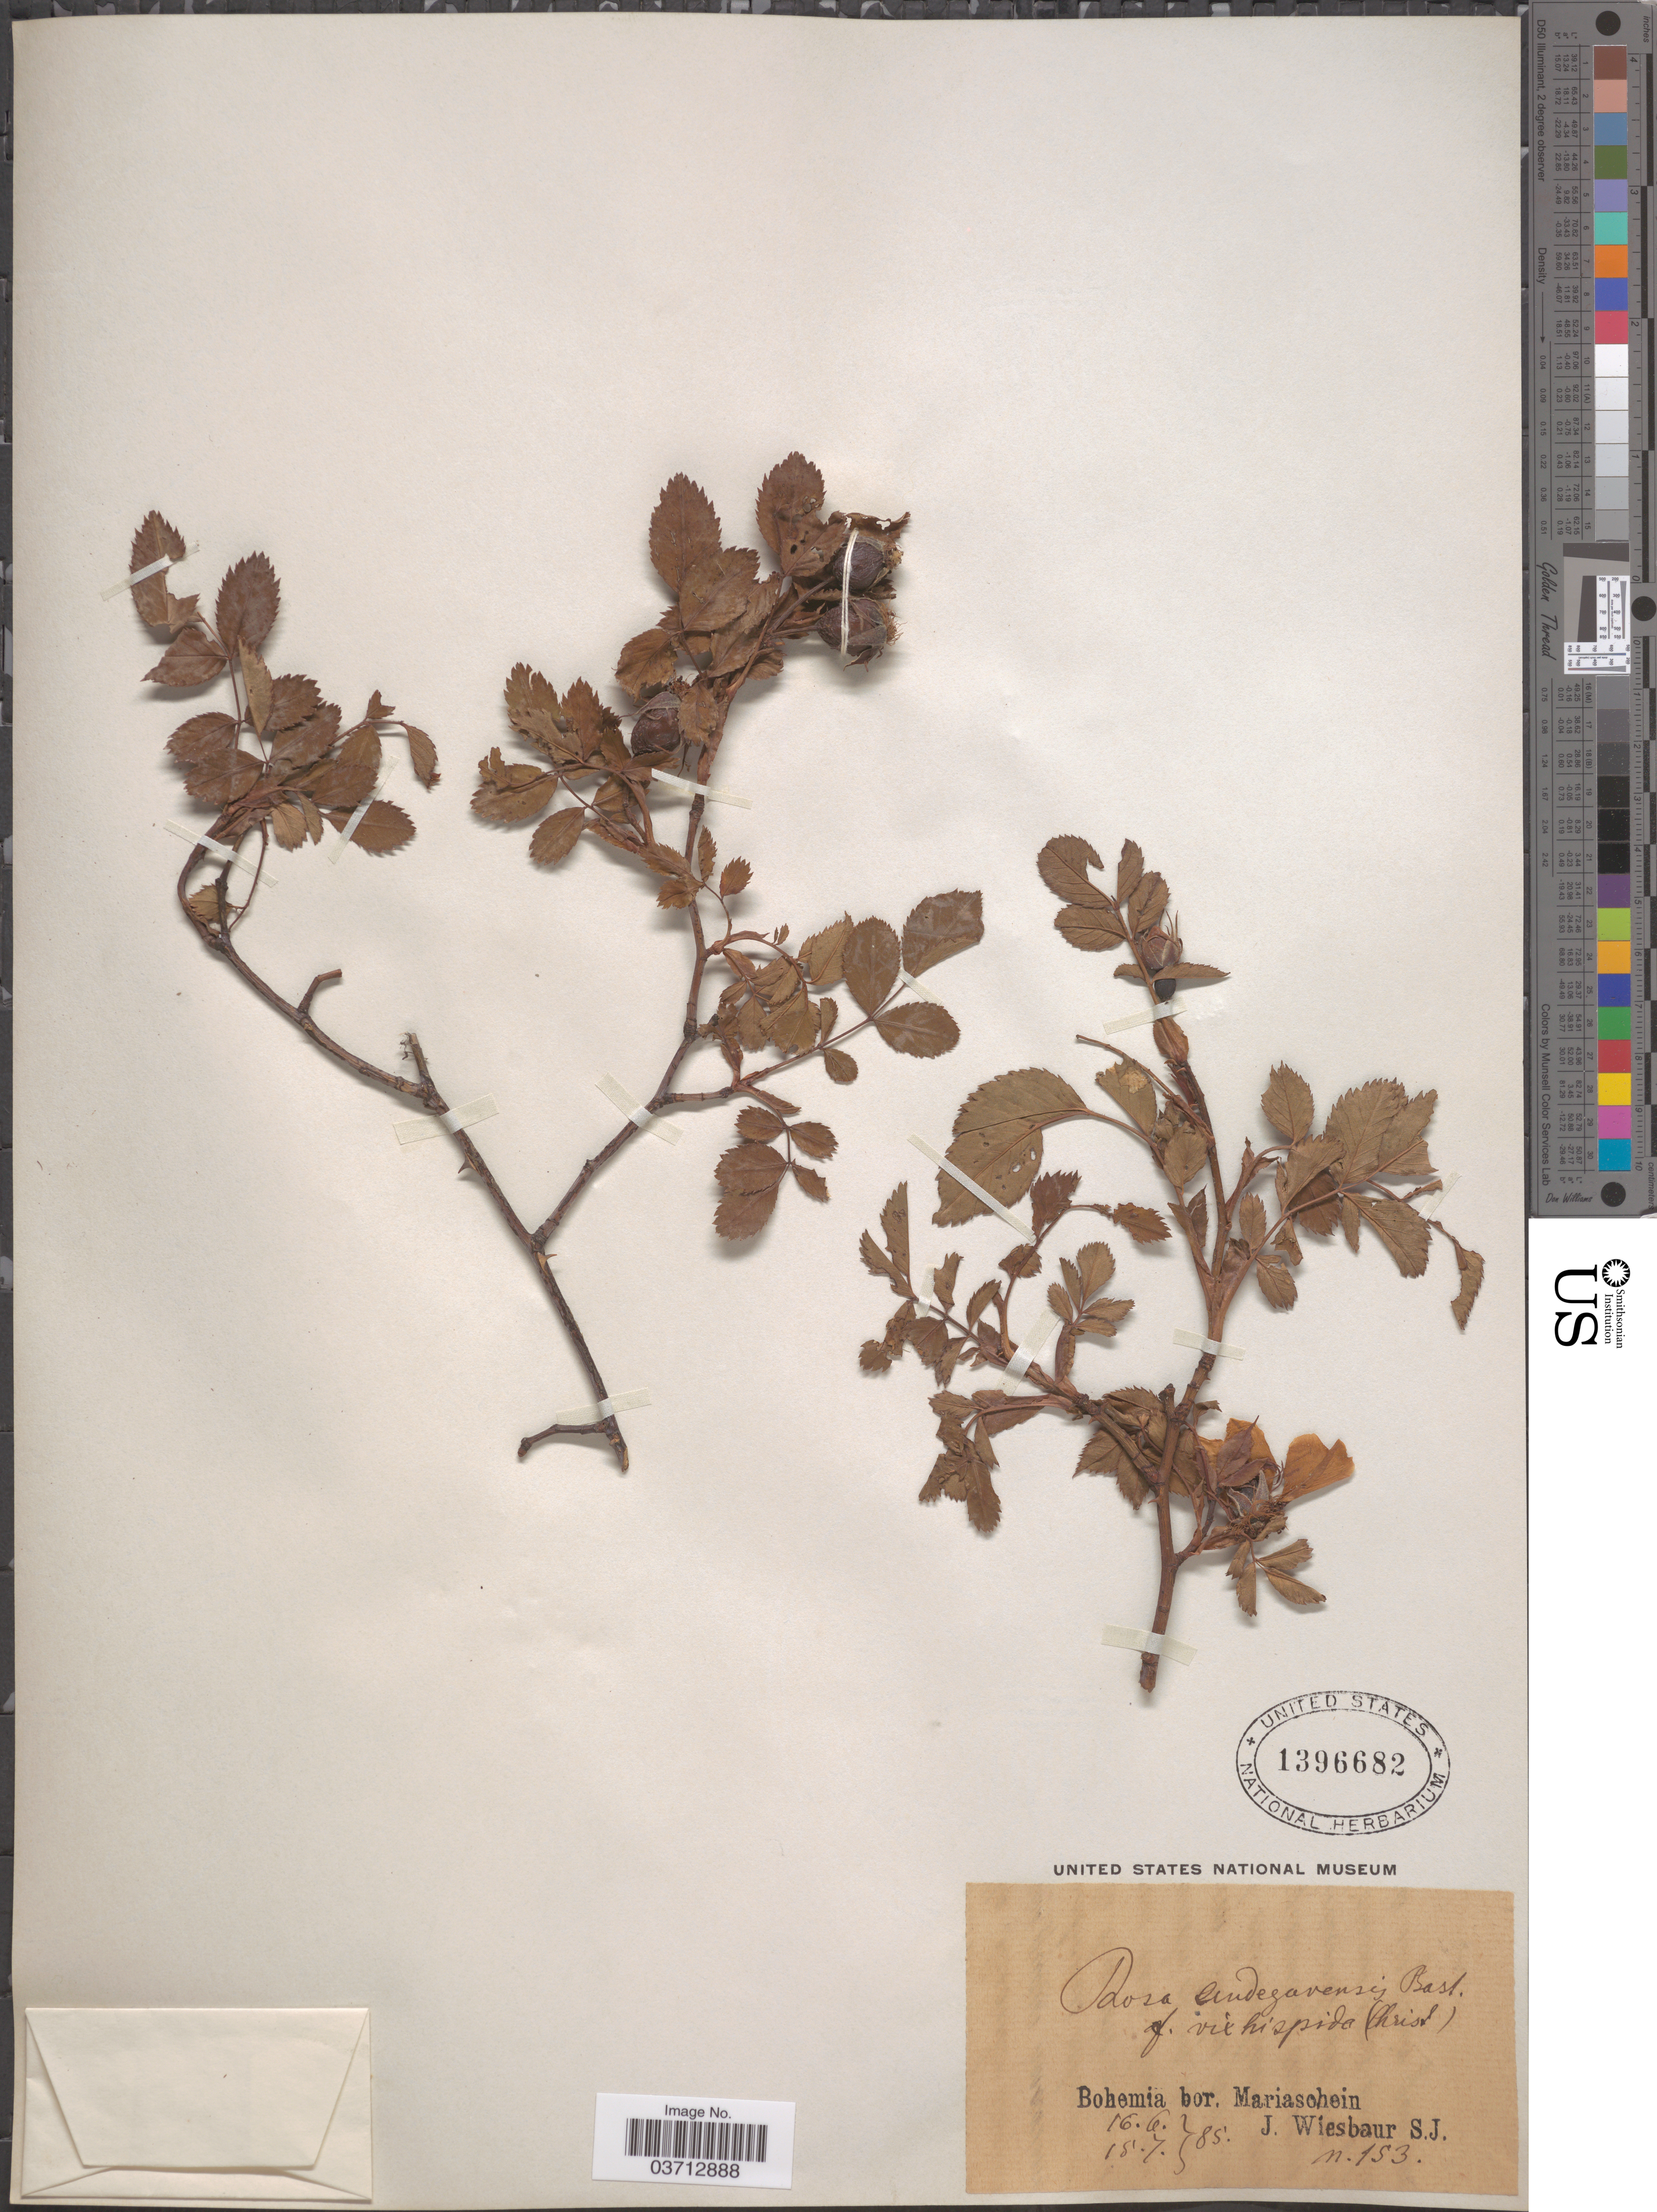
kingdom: Plantae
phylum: Tracheophyta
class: Magnoliopsida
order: Rosales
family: Rosaceae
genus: Rosa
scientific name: Rosa andegavensis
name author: Bastard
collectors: J. Wiesbaur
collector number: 153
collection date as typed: Transcribed d/m/y: 16/6/85 to 15/7/85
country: Czechia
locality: Bohemia bor. Mariaschein.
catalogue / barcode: US 1396682